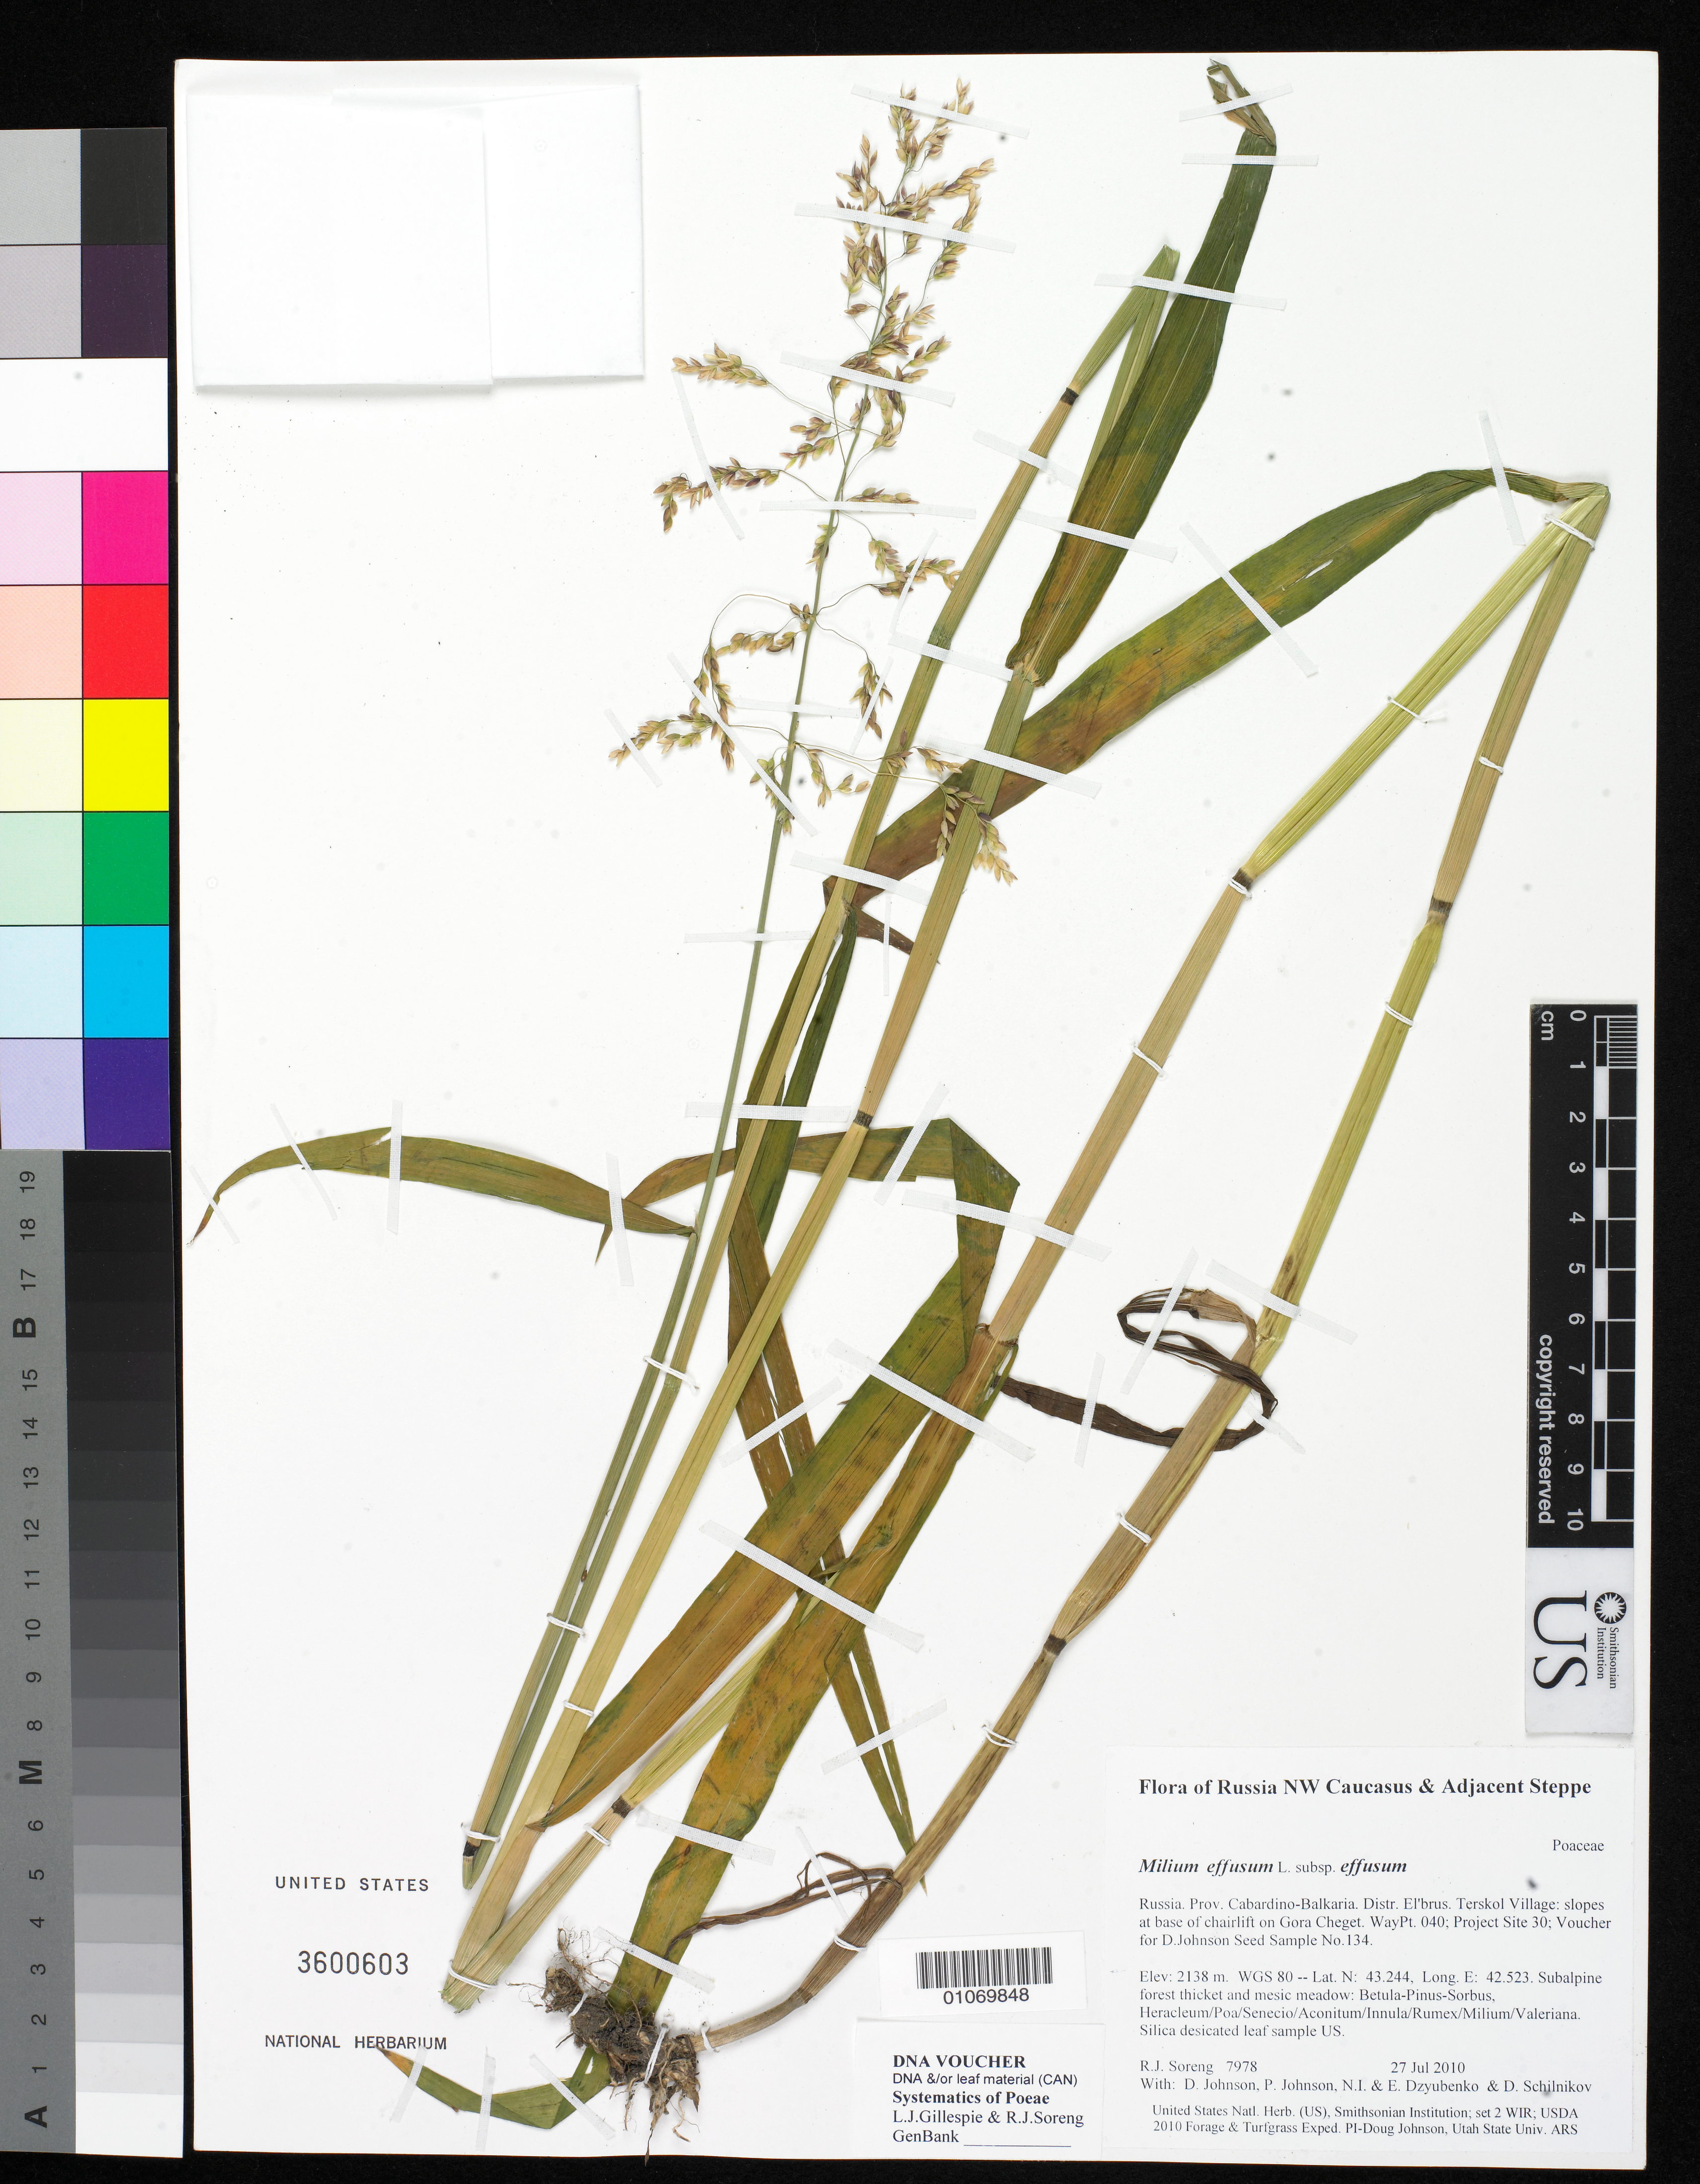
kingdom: Plantae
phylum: Tracheophyta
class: Liliopsida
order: Poales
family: Poaceae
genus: Milium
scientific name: Milium effusum subsp. effusum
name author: L.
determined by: Soreng, Robert J., Research Associate (BOT), Smithsonian Institution - National Museum of Natural History (UNITED STATES)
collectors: R. J. Soreng, D. Johnson, P. Johnson, N. Dzyubenko, E. Dzyubenko & D. Schilnikov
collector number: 7978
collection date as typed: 27 Jul 2010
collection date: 2010-07-27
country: Russian Federation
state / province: Kabardino-Balkar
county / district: El'brus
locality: Terskol Village: slopes at base of chairlift on Gora Cheget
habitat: Subalpine forest thicket and mesic meadow: Betula-Pinus-Sorbus, Heracleum/Poa/Senecio/Aconitum/Innula/Rumex/Milium/Valeriana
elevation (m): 2138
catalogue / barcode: US 3600603